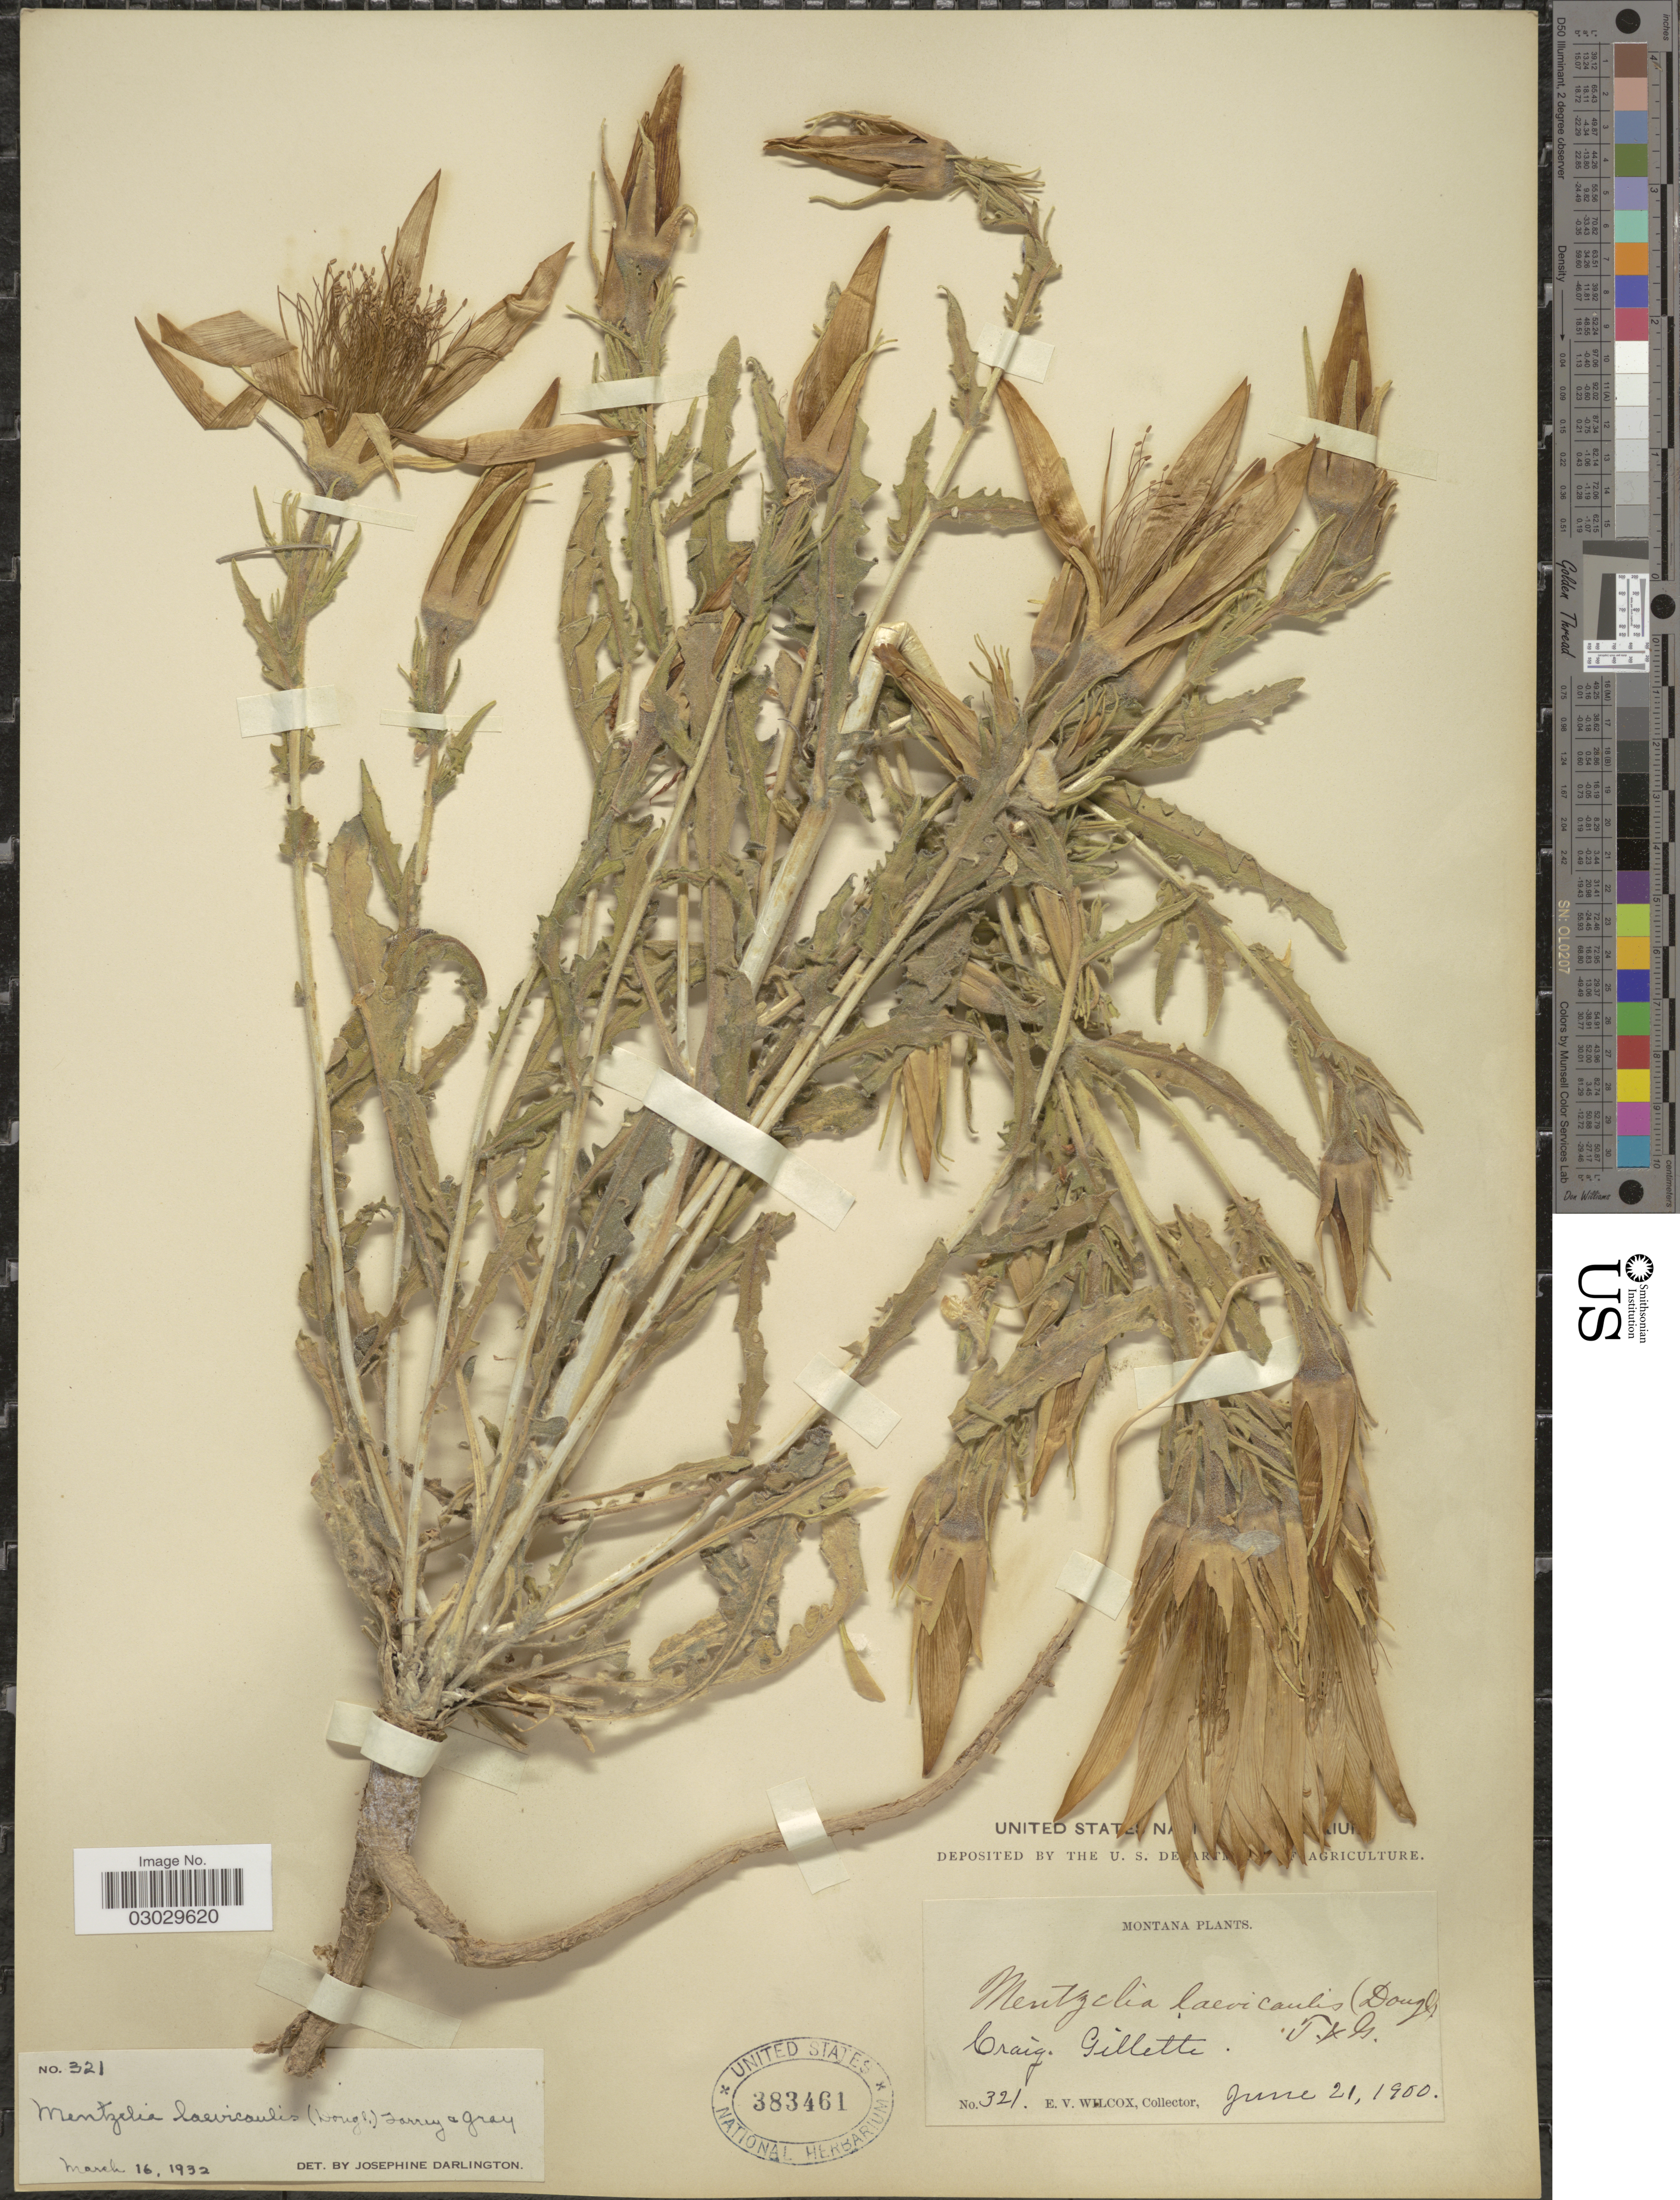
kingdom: Plantae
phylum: Tracheophyta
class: Magnoliopsida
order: Cornales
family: Loasaceae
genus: Mentzelia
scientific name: Mentzelia laevicaulis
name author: (Douglas ex Hook.) Torr. & A. Gray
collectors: E. V. Wilcox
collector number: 321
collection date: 1900-06-21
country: United States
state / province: Montana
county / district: Lewis and Clark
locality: Craig. Gillette.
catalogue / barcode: US 383461